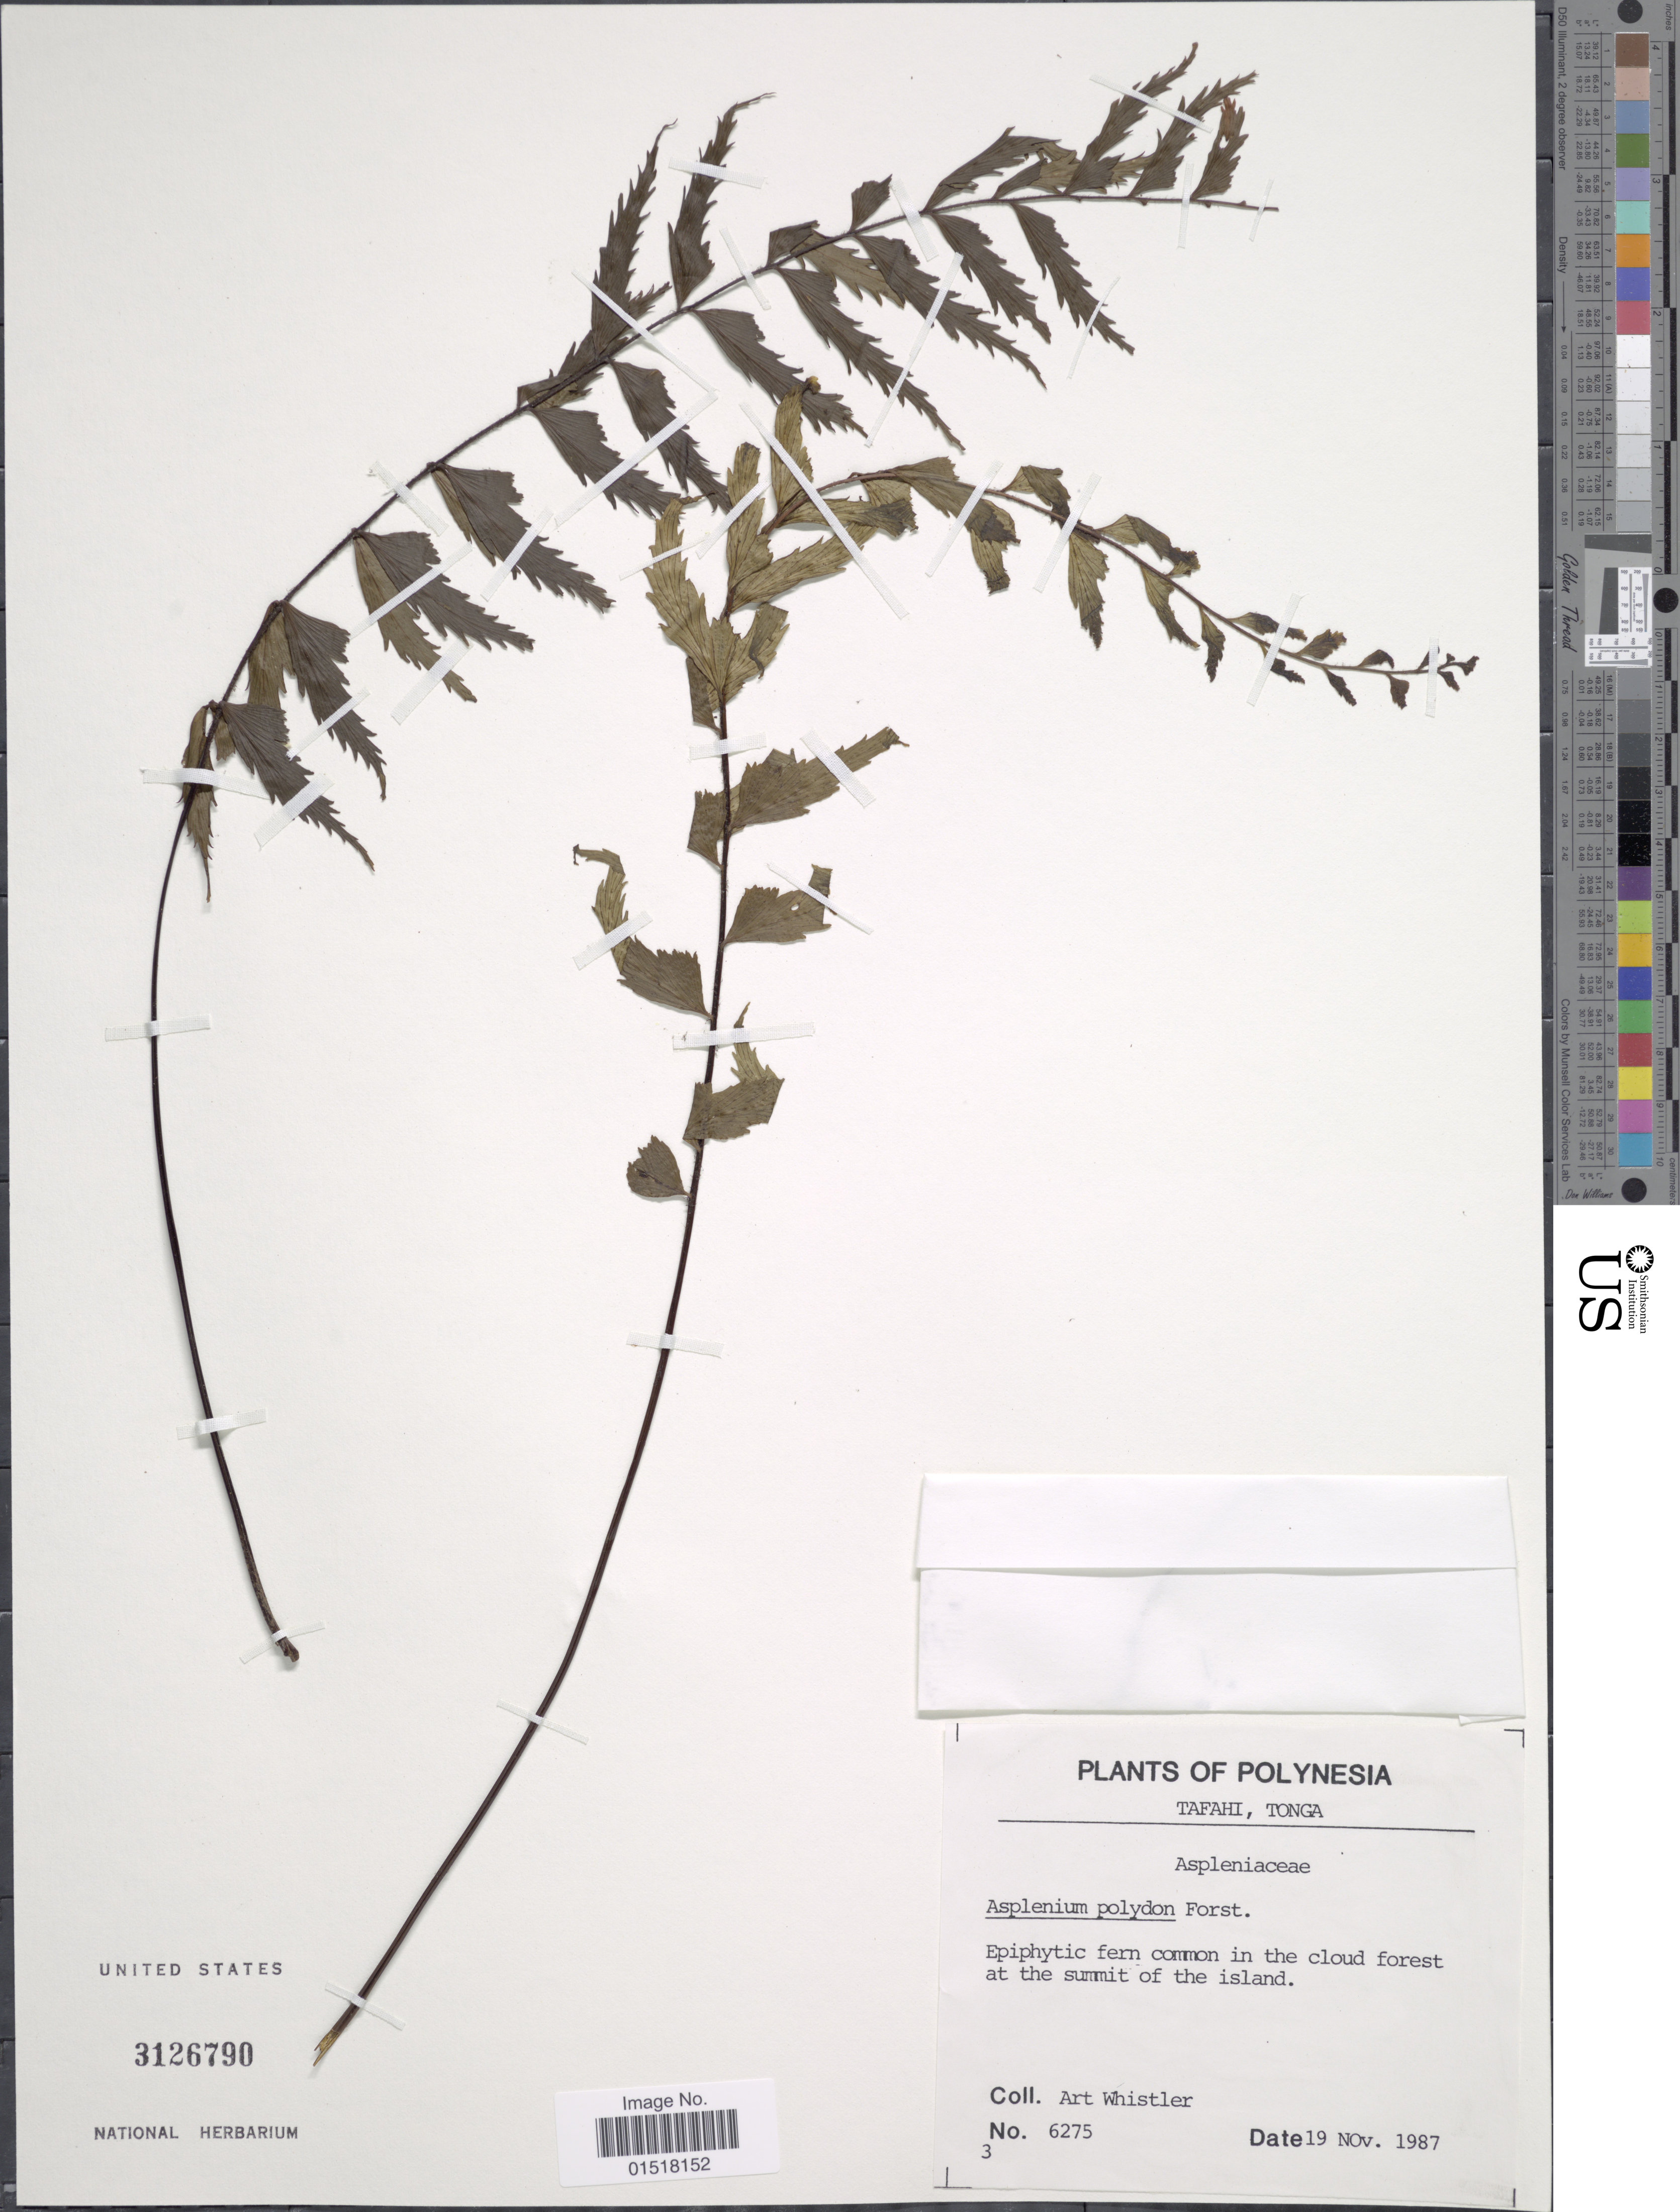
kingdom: Plantae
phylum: Tracheophyta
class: Polypodiopsida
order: Polypodiales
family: Aspleniaceae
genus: Asplenium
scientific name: Asplenium polyodon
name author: G. Forst.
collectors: A. Whistler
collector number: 6275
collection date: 1987-11-19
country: Tonga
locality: Polynesia. Tafahi. Epiphytic fern common in the cloud forest at the summit of the island.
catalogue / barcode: US 3126790